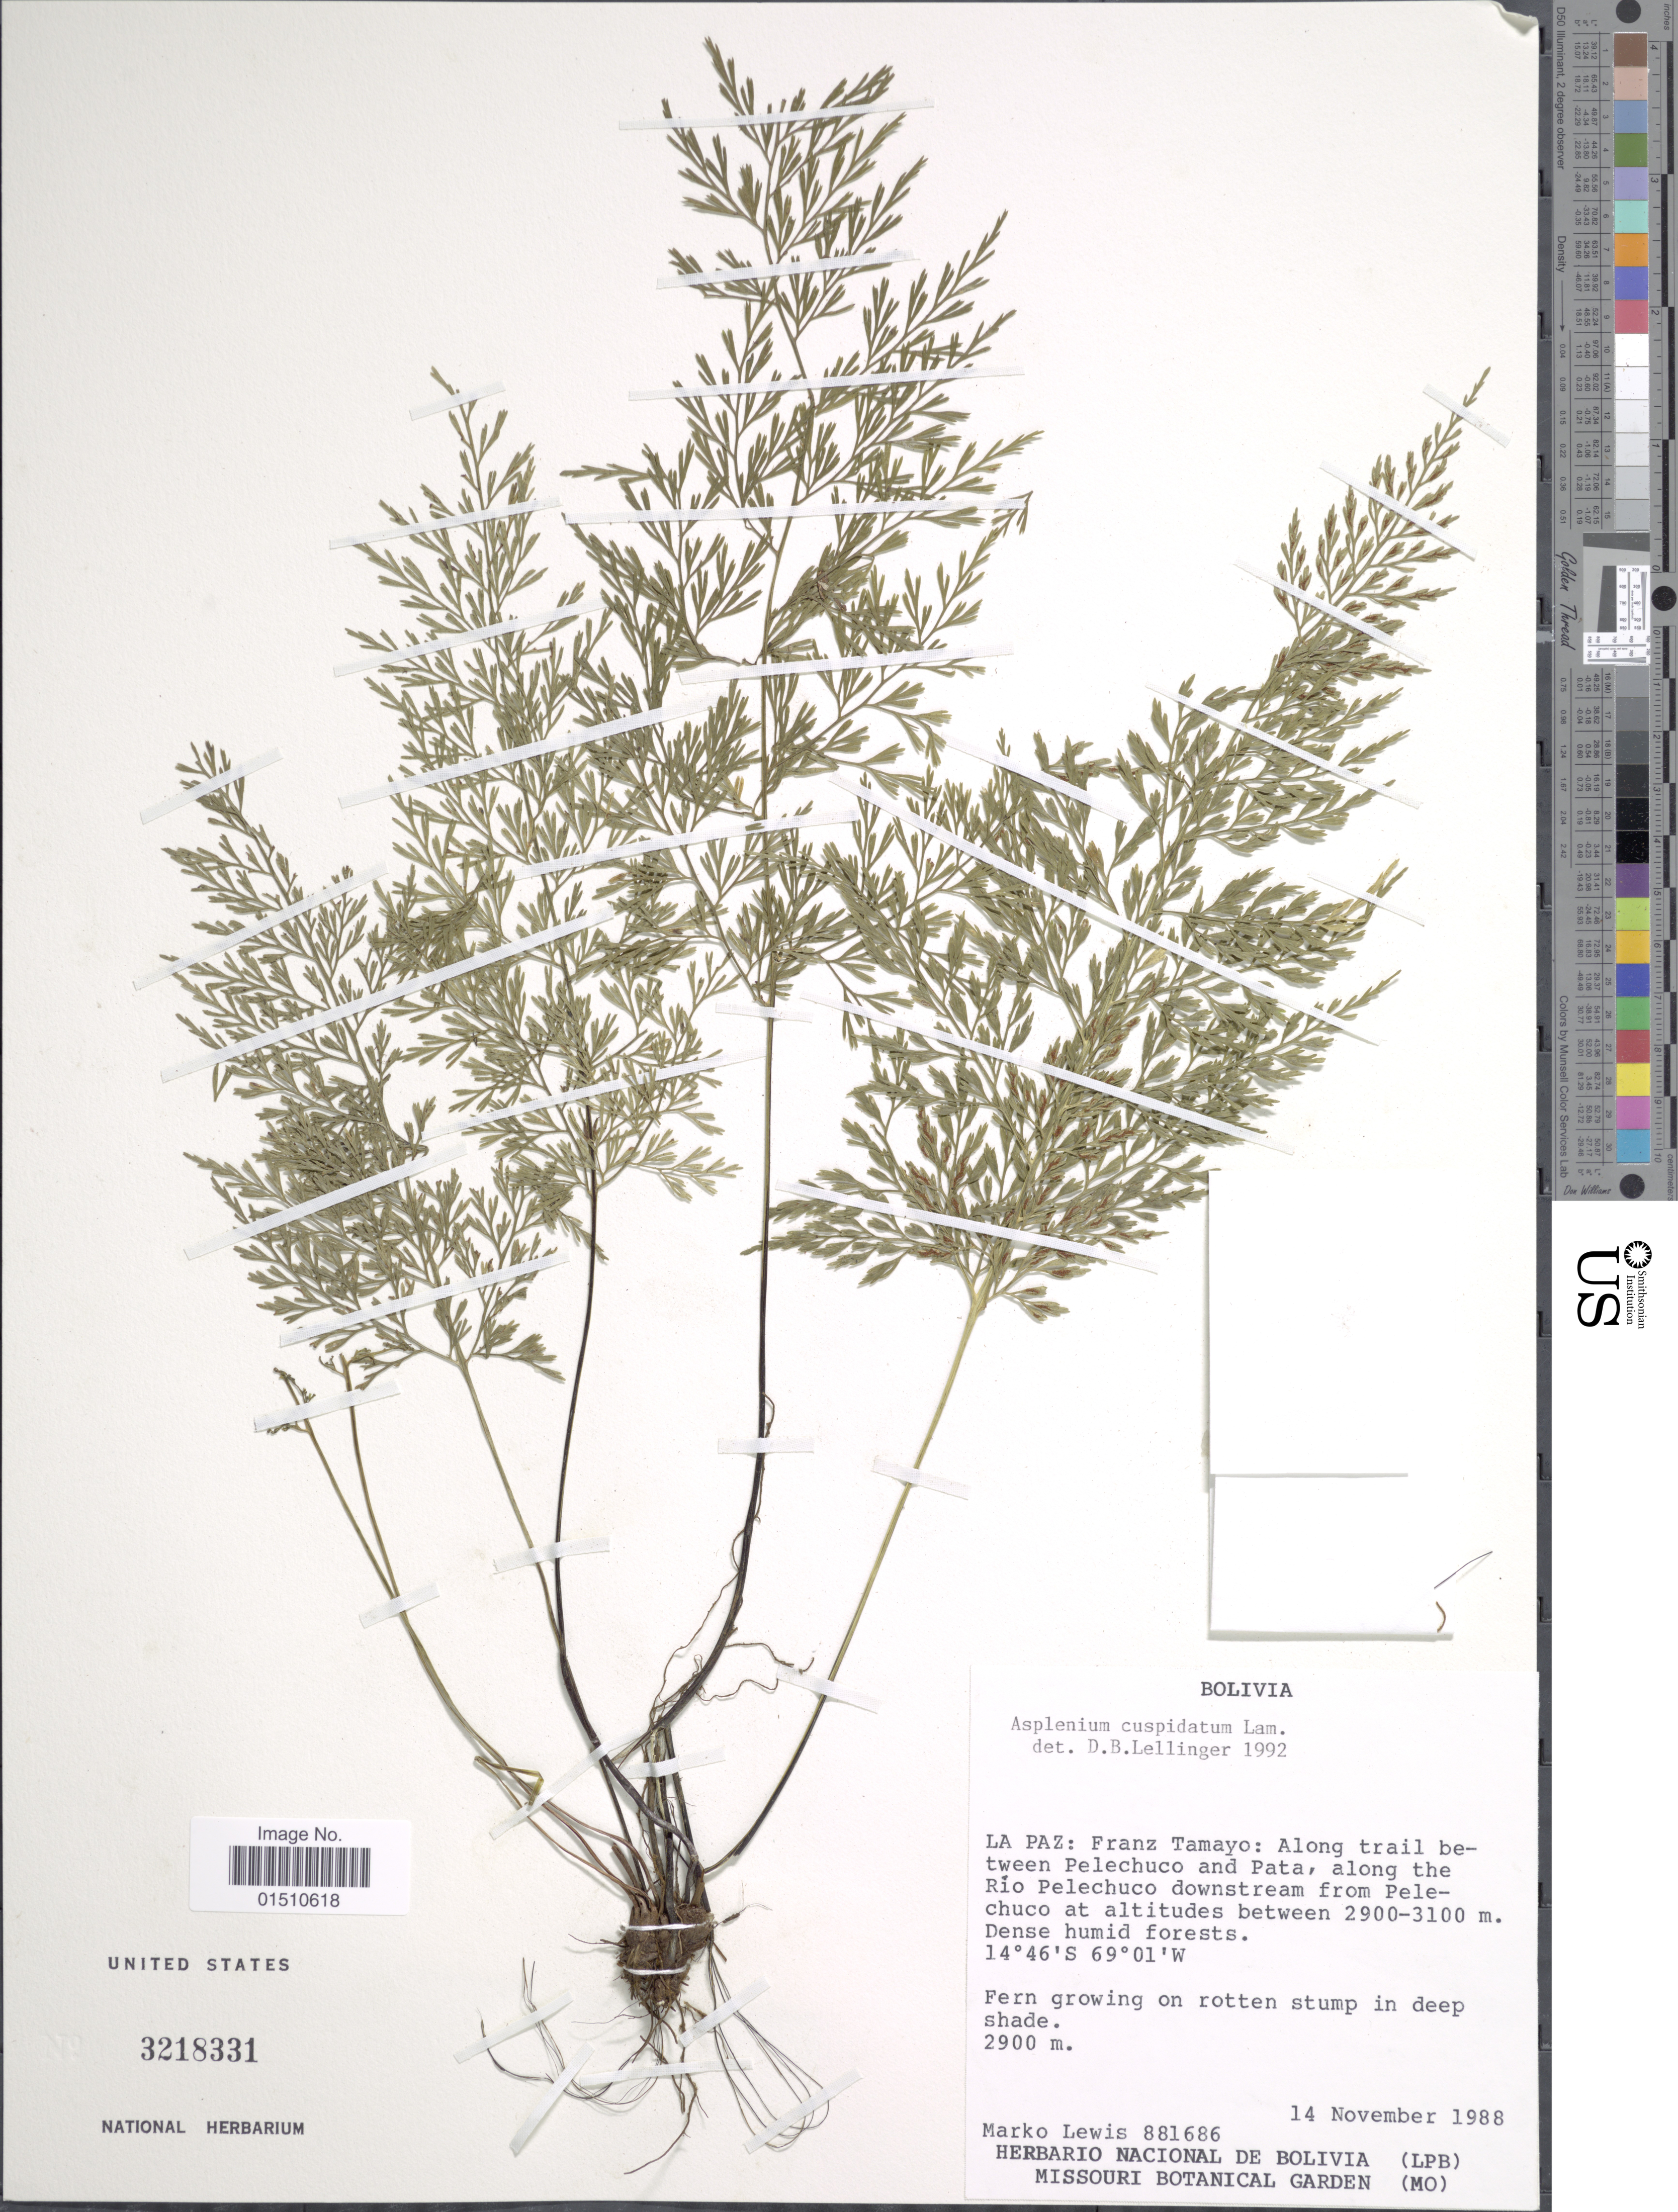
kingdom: Plantae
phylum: Tracheophyta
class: Polypodiopsida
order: Polypodiales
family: Aspleniaceae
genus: Asplenium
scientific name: Asplenium cuspidatum var. foeniculaceum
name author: (Kunth) C.V. Morton & Lellinger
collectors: M. A. Lewis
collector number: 881686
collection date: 1988-11-14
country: Bolivia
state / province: La Paz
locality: Bolivia, Franz Tamayo: Along trail between Pelechuco downstream from Pelechuco .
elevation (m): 2900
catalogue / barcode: US 3218331